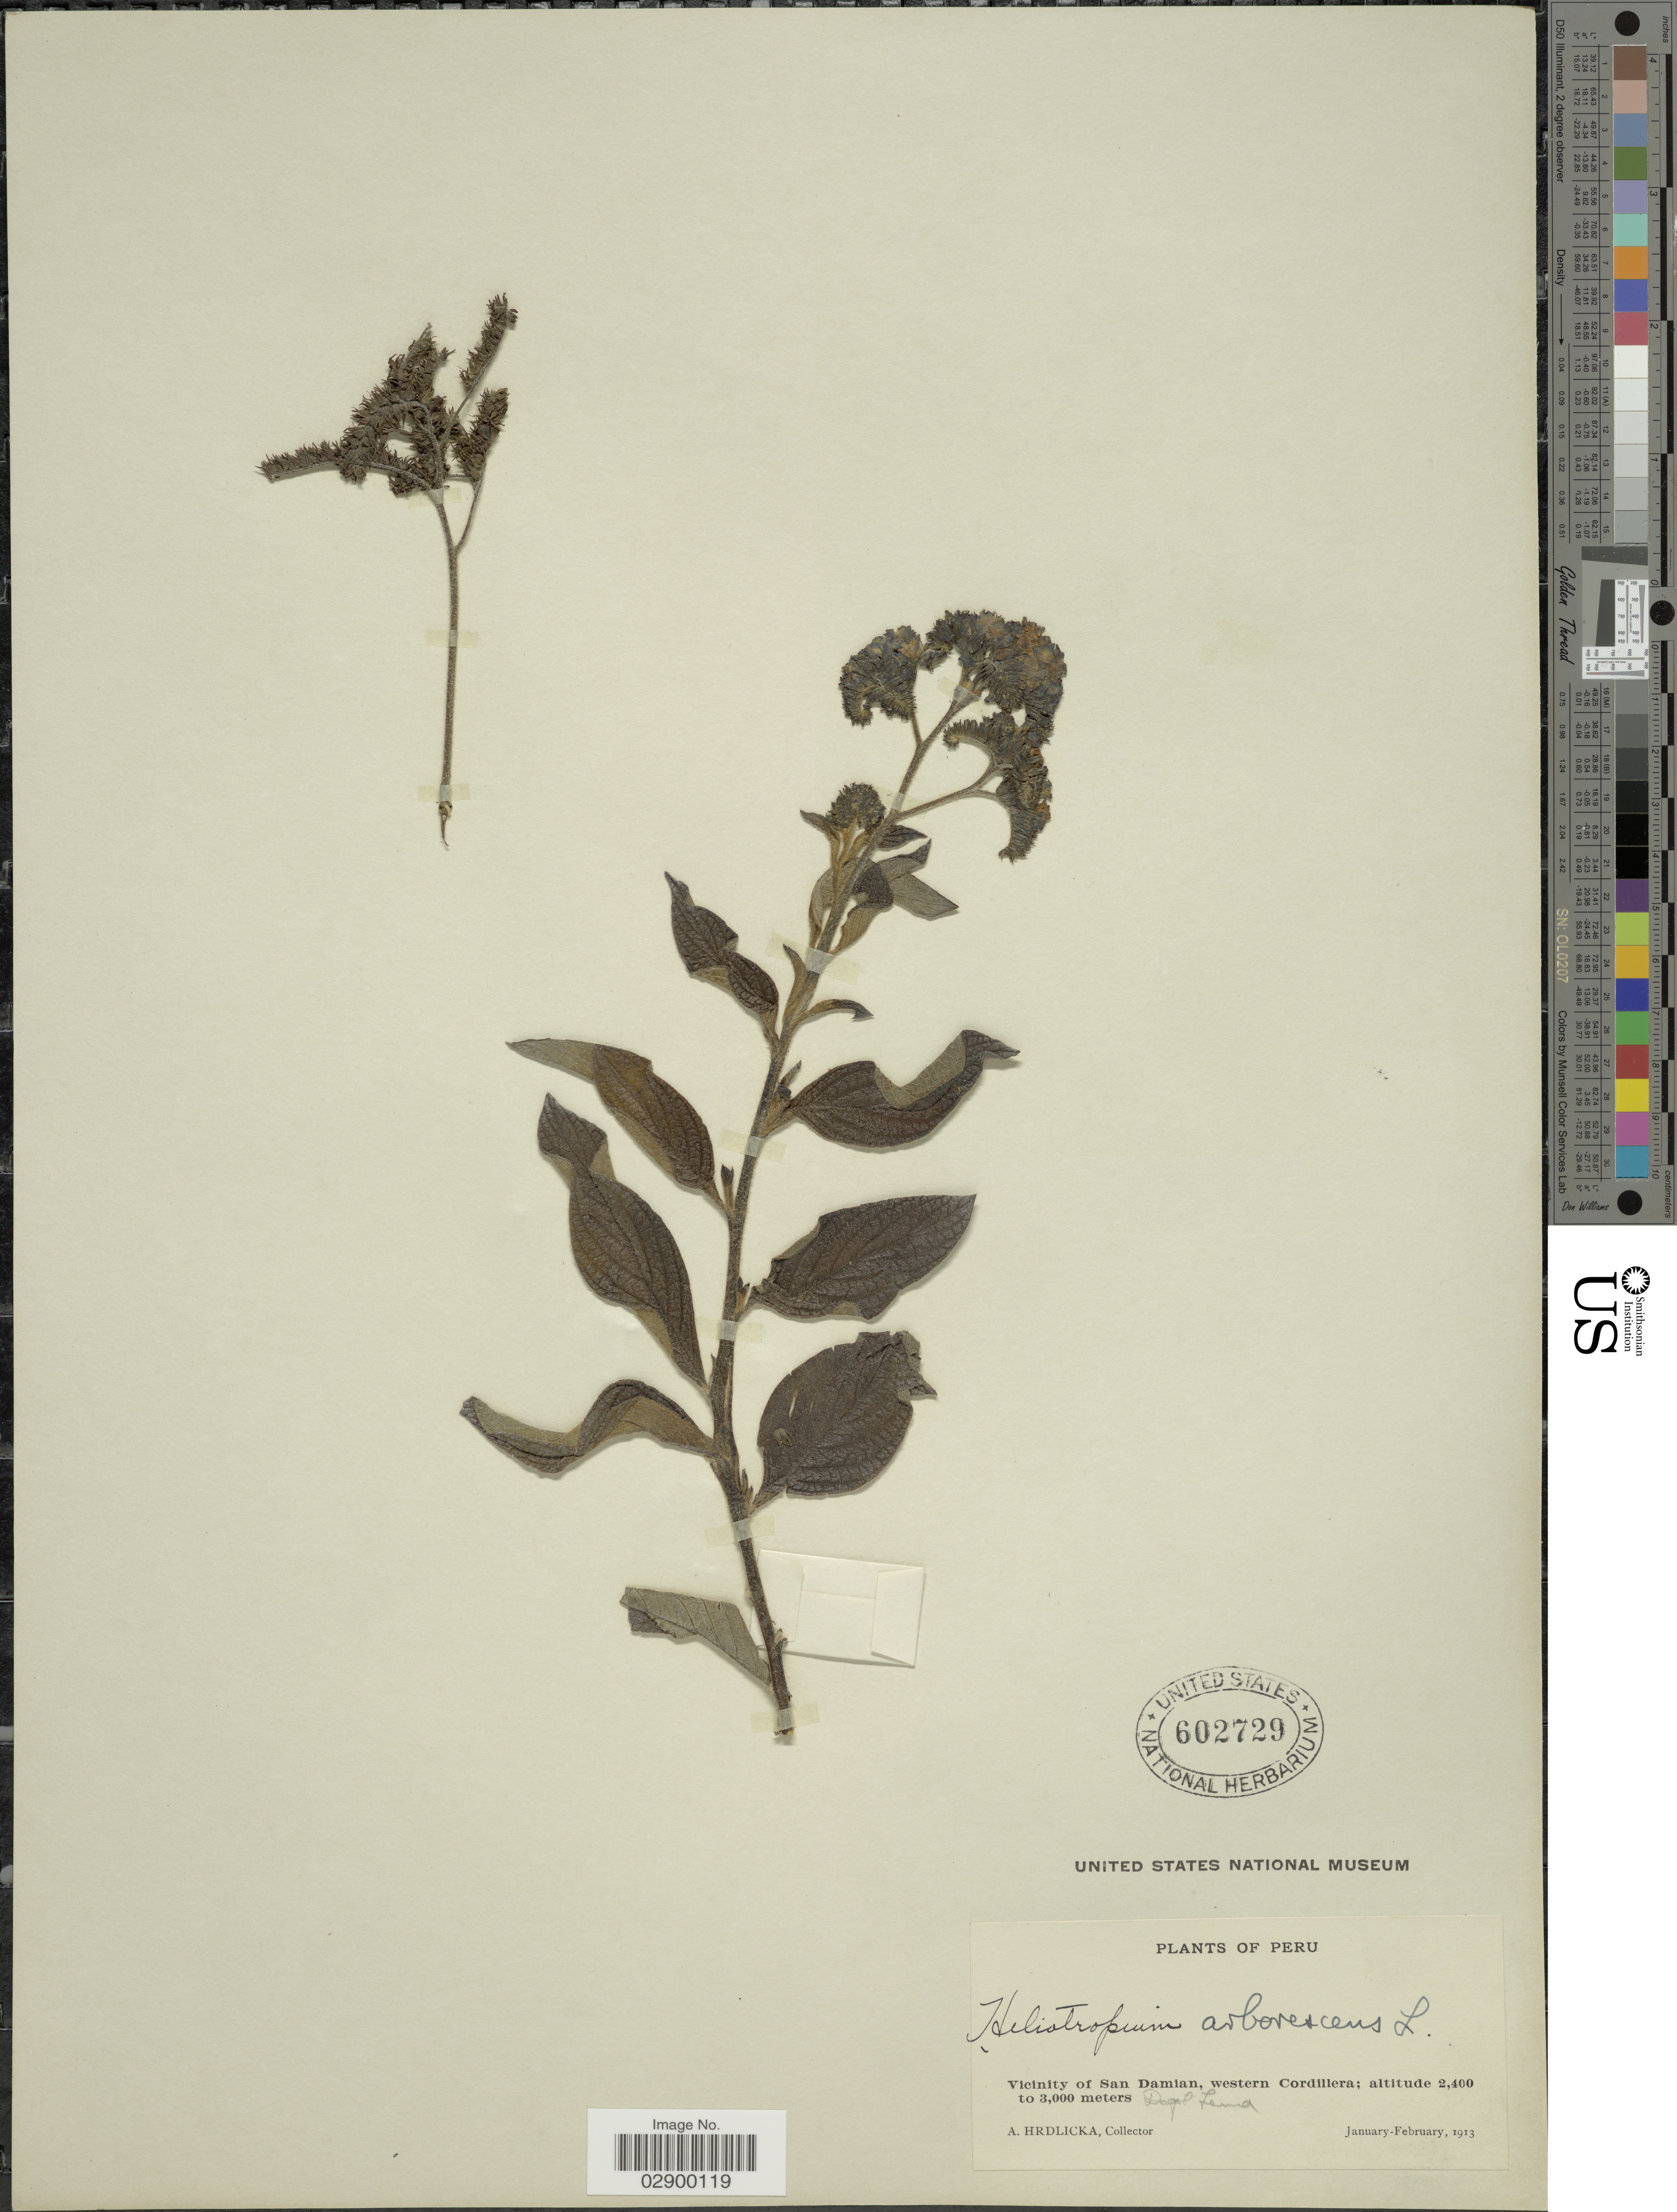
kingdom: Plantae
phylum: Tracheophyta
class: Magnoliopsida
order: Boraginales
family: Heliotropiaceae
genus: Heliotropium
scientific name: Heliotropium arborescens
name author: L.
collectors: A. Hrdlicka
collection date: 1913-01/1913-02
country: Peru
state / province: Lima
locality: Vicinity of San Damian, western Cordillera. Dept. Lima.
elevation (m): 2400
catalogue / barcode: US 602729